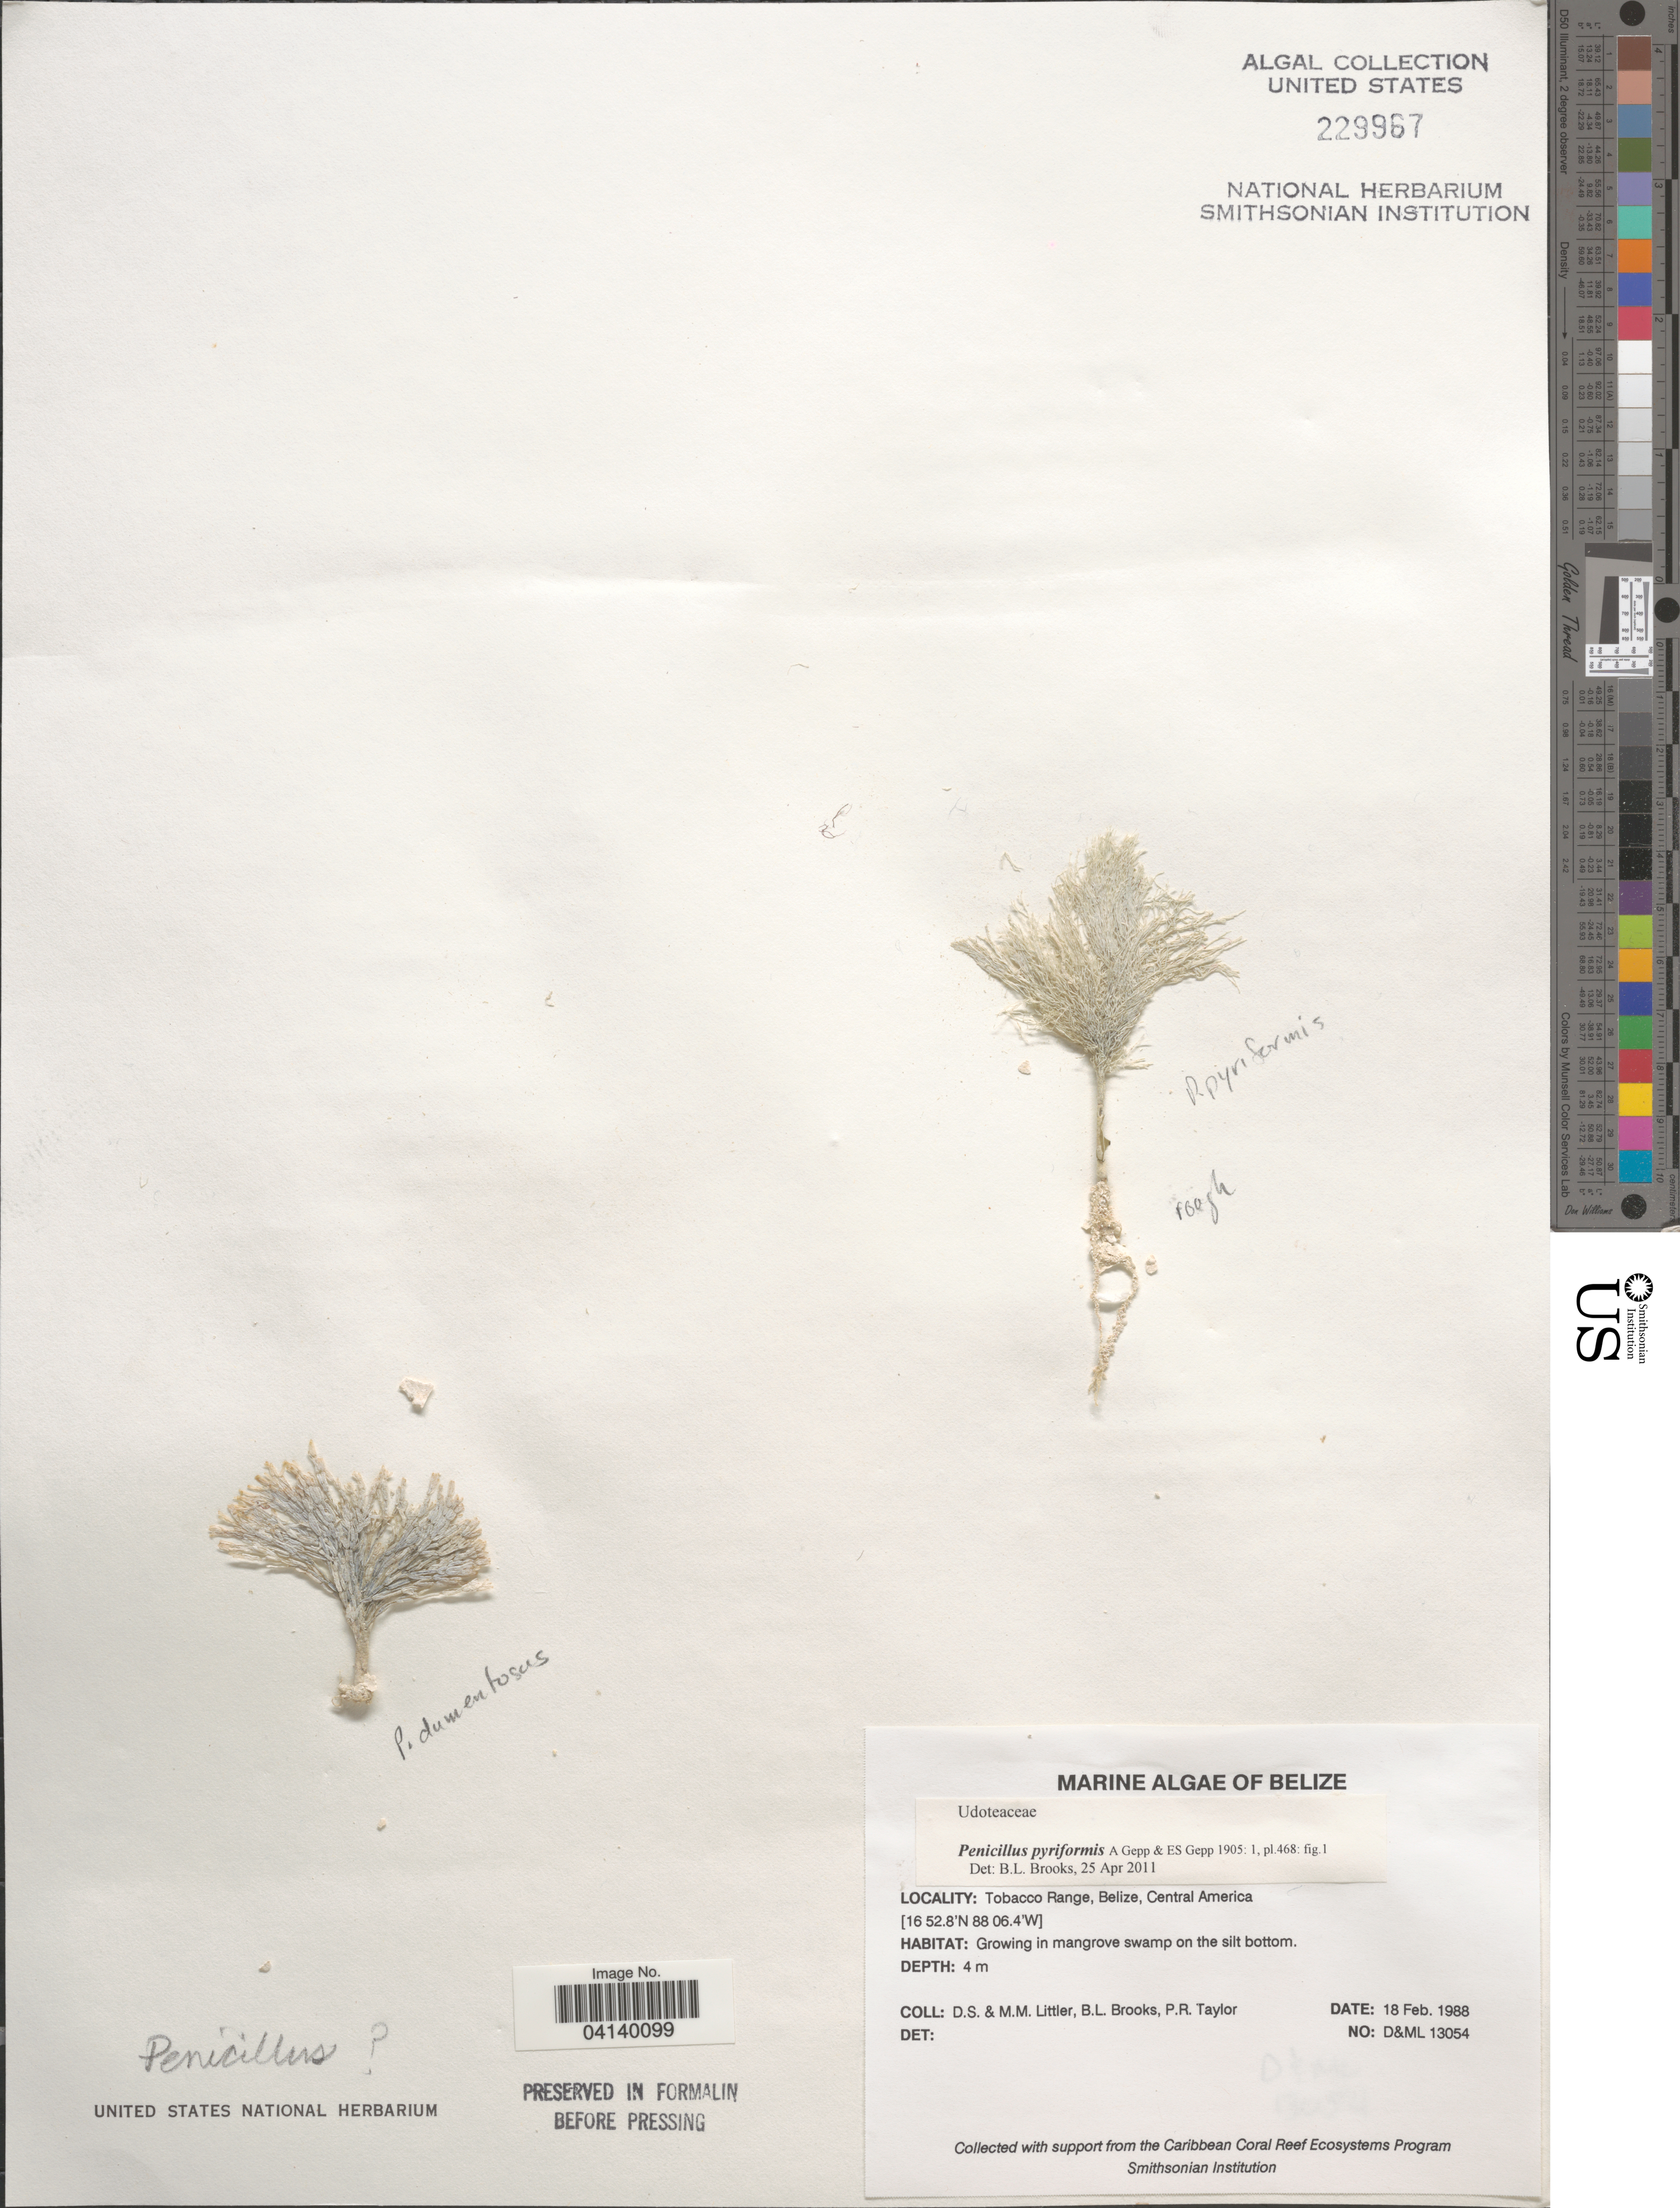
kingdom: Plantae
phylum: Chlorophyta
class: Ulvophyceae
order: Bryopsidales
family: Udoteaceae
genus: Penicillus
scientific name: Penicillus pyriformis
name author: A. Gepp & E. Gepp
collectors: D. S. Littler, B. Brooks & P. R. Taylor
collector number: D&ML13054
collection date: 1988-02-18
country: Belize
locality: Tobacco Range.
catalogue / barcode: US 229967